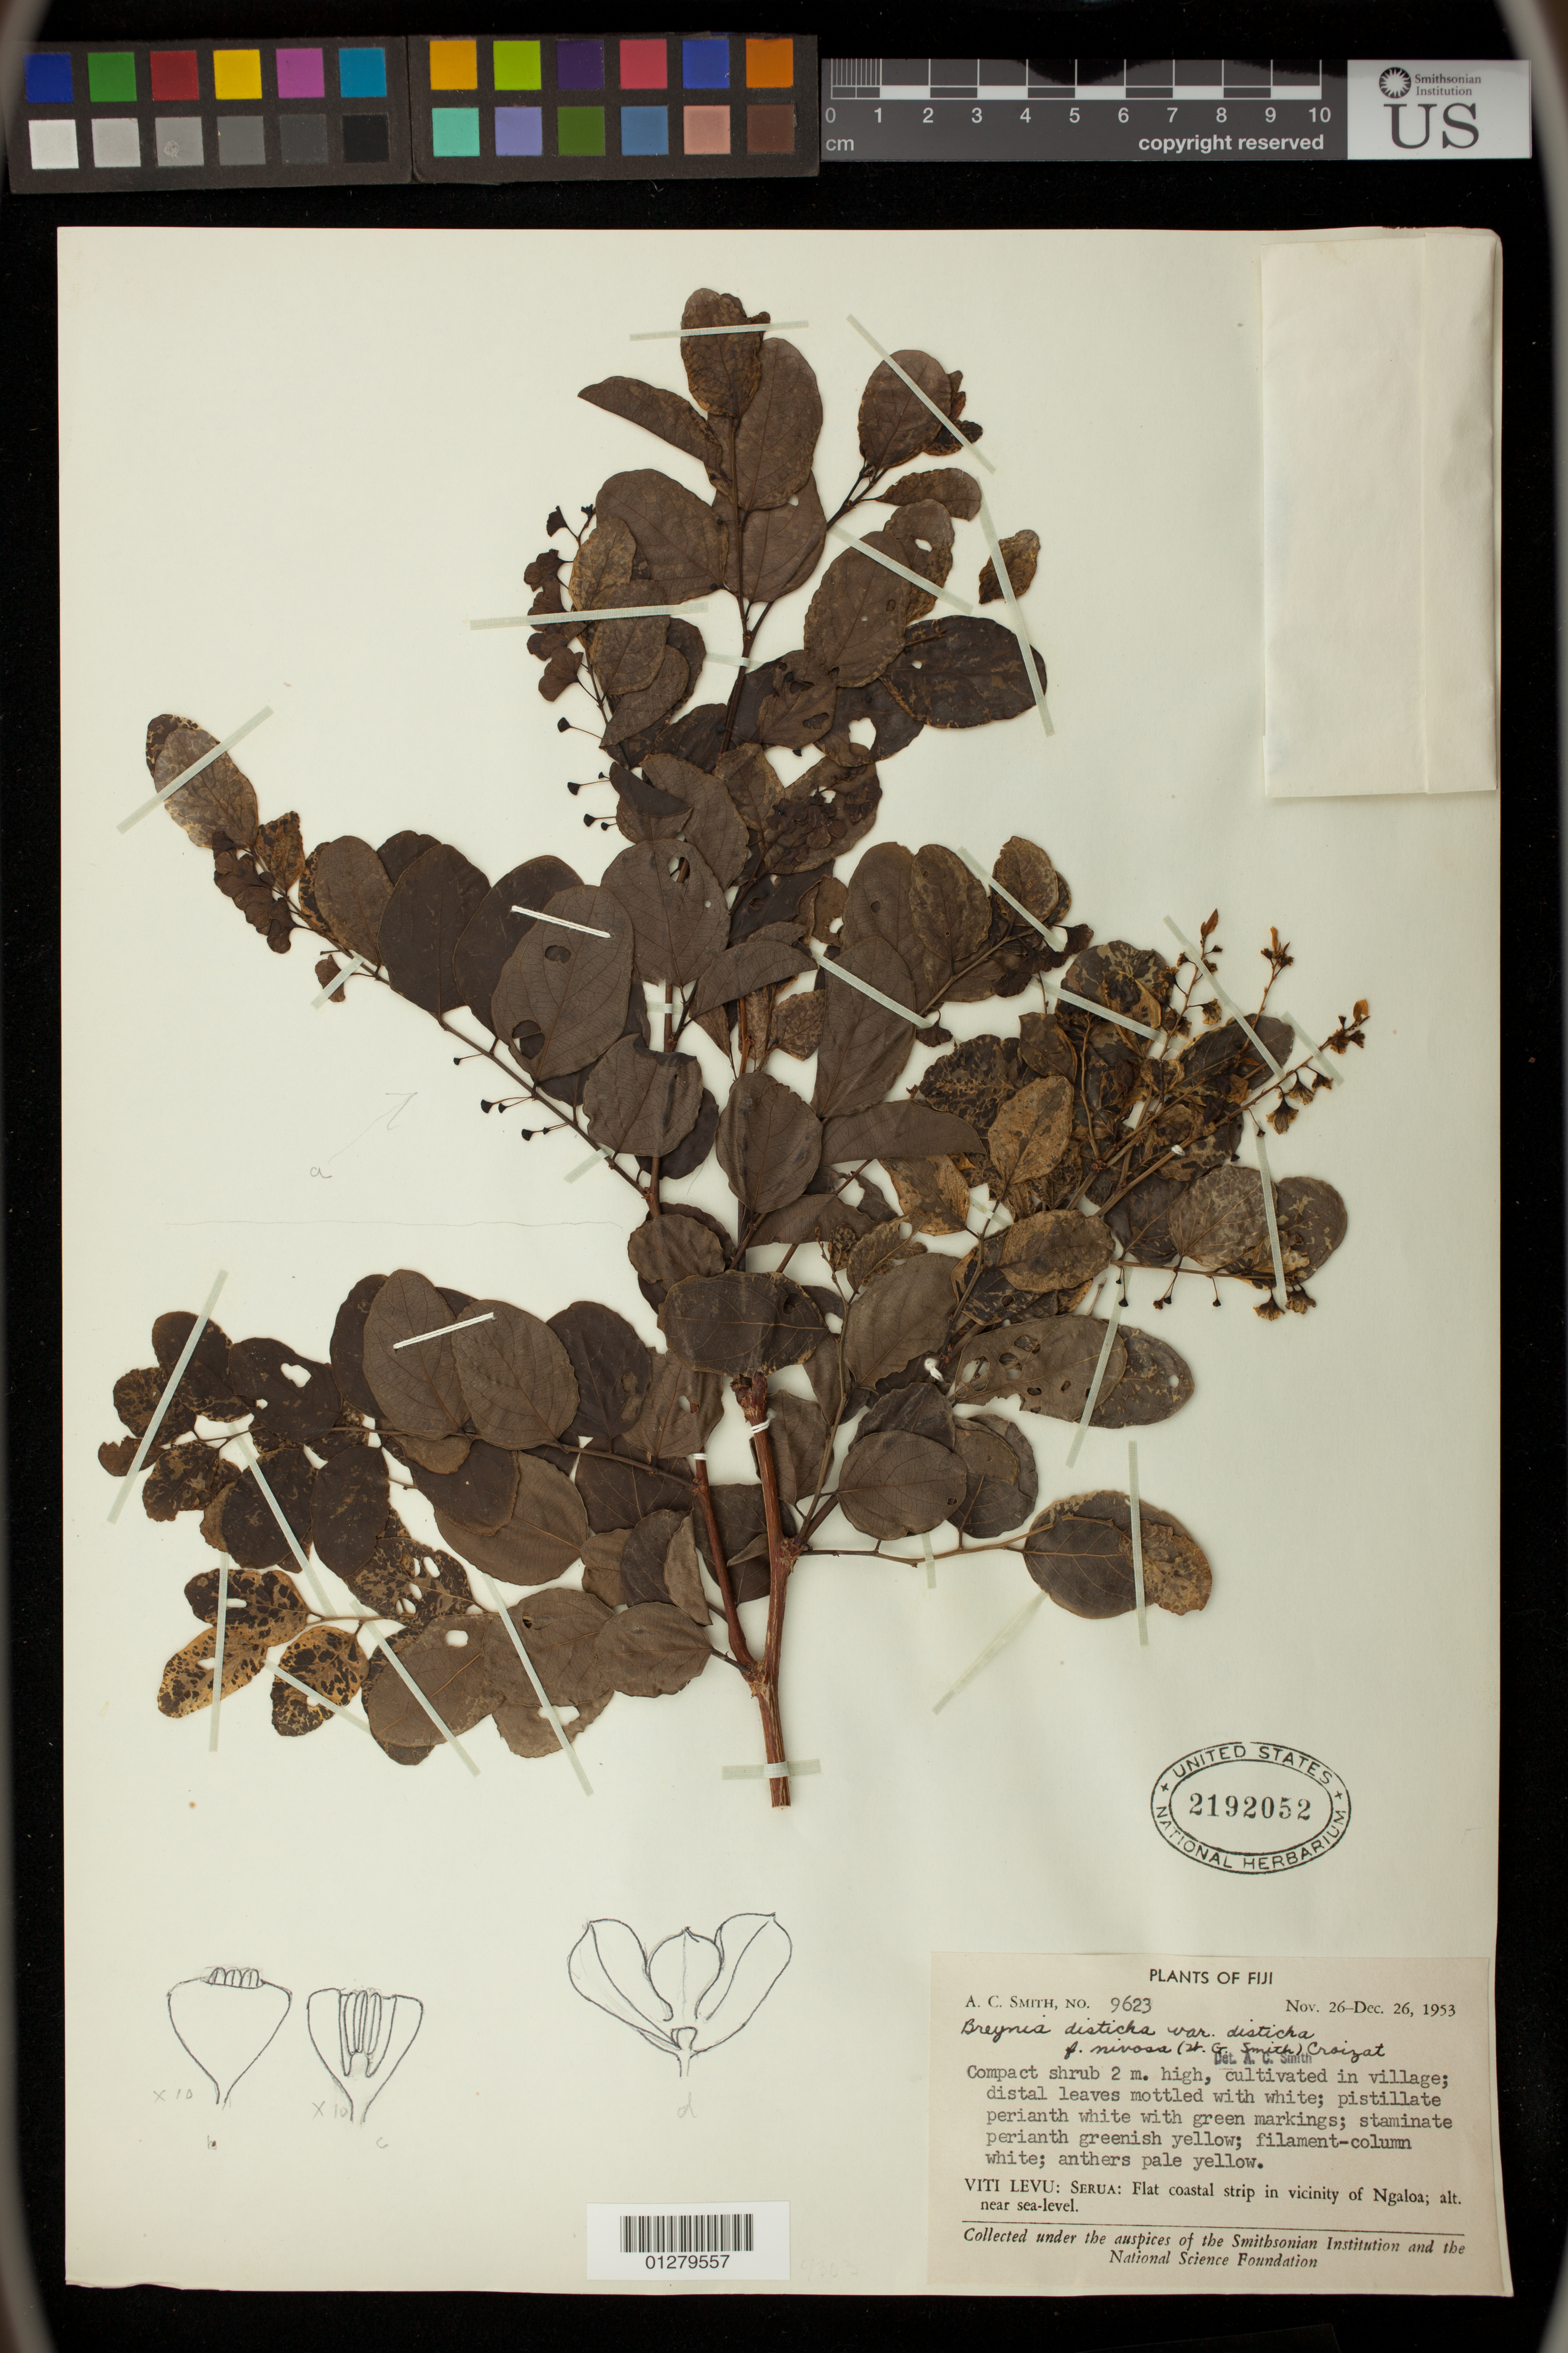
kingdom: Plantae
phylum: Tracheophyta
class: Magnoliopsida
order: Malpighiales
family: Phyllanthaceae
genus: Phyllanthus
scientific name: Phyllanthus nivosus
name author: W. Bull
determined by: Wagner, W. L., (BOT), Smithsonian Institution - National Museum of Natural History (UNITED STATES)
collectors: A. C. Smith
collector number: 9623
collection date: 1953-11-26/1953-12-26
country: Fiji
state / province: Central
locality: Viti Levu: Serua: Flat coastal strip in vicinity of Ngaloa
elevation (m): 0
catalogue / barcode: US 2192052